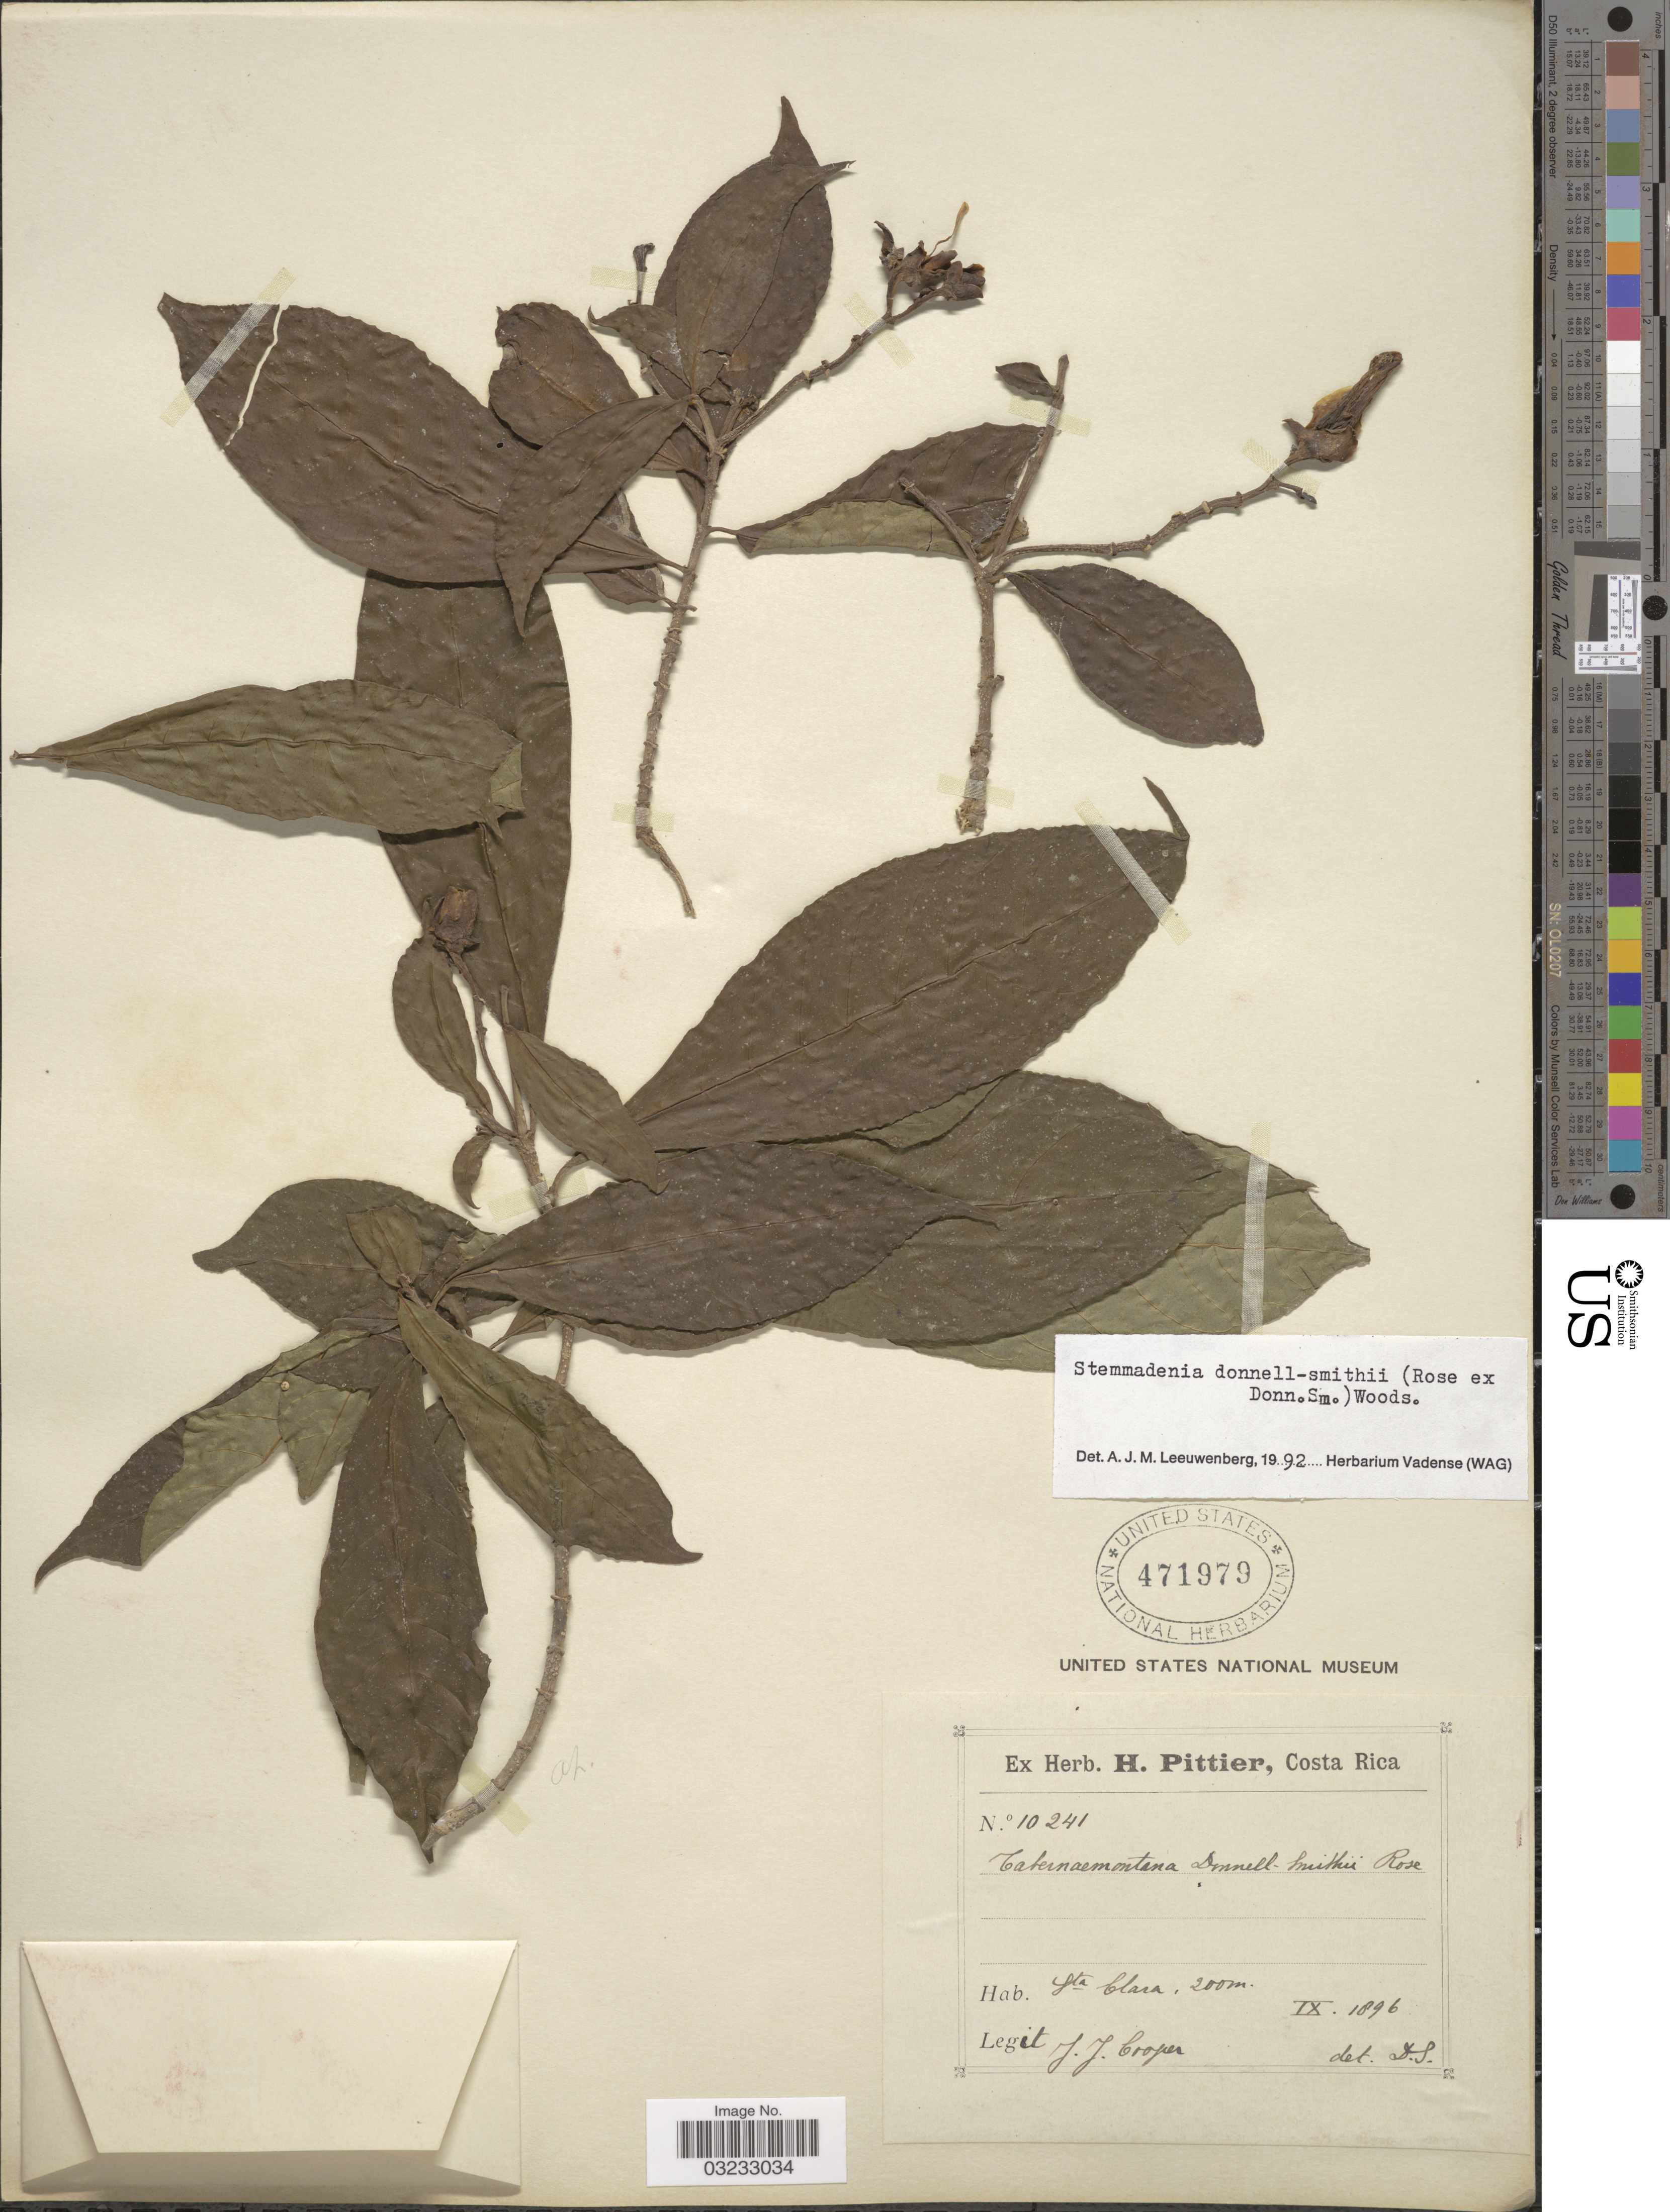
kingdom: Plantae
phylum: Tracheophyta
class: Magnoliopsida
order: Gentianales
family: Apocynaceae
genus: Stemmadenia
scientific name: Stemmadenia donnell-smithii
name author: (Rose ex Donn. Sm.) Woodson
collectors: J. J. Cooper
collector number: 10241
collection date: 1896-09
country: Costa Rica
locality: Sta Clara.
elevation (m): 200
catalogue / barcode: US 471979